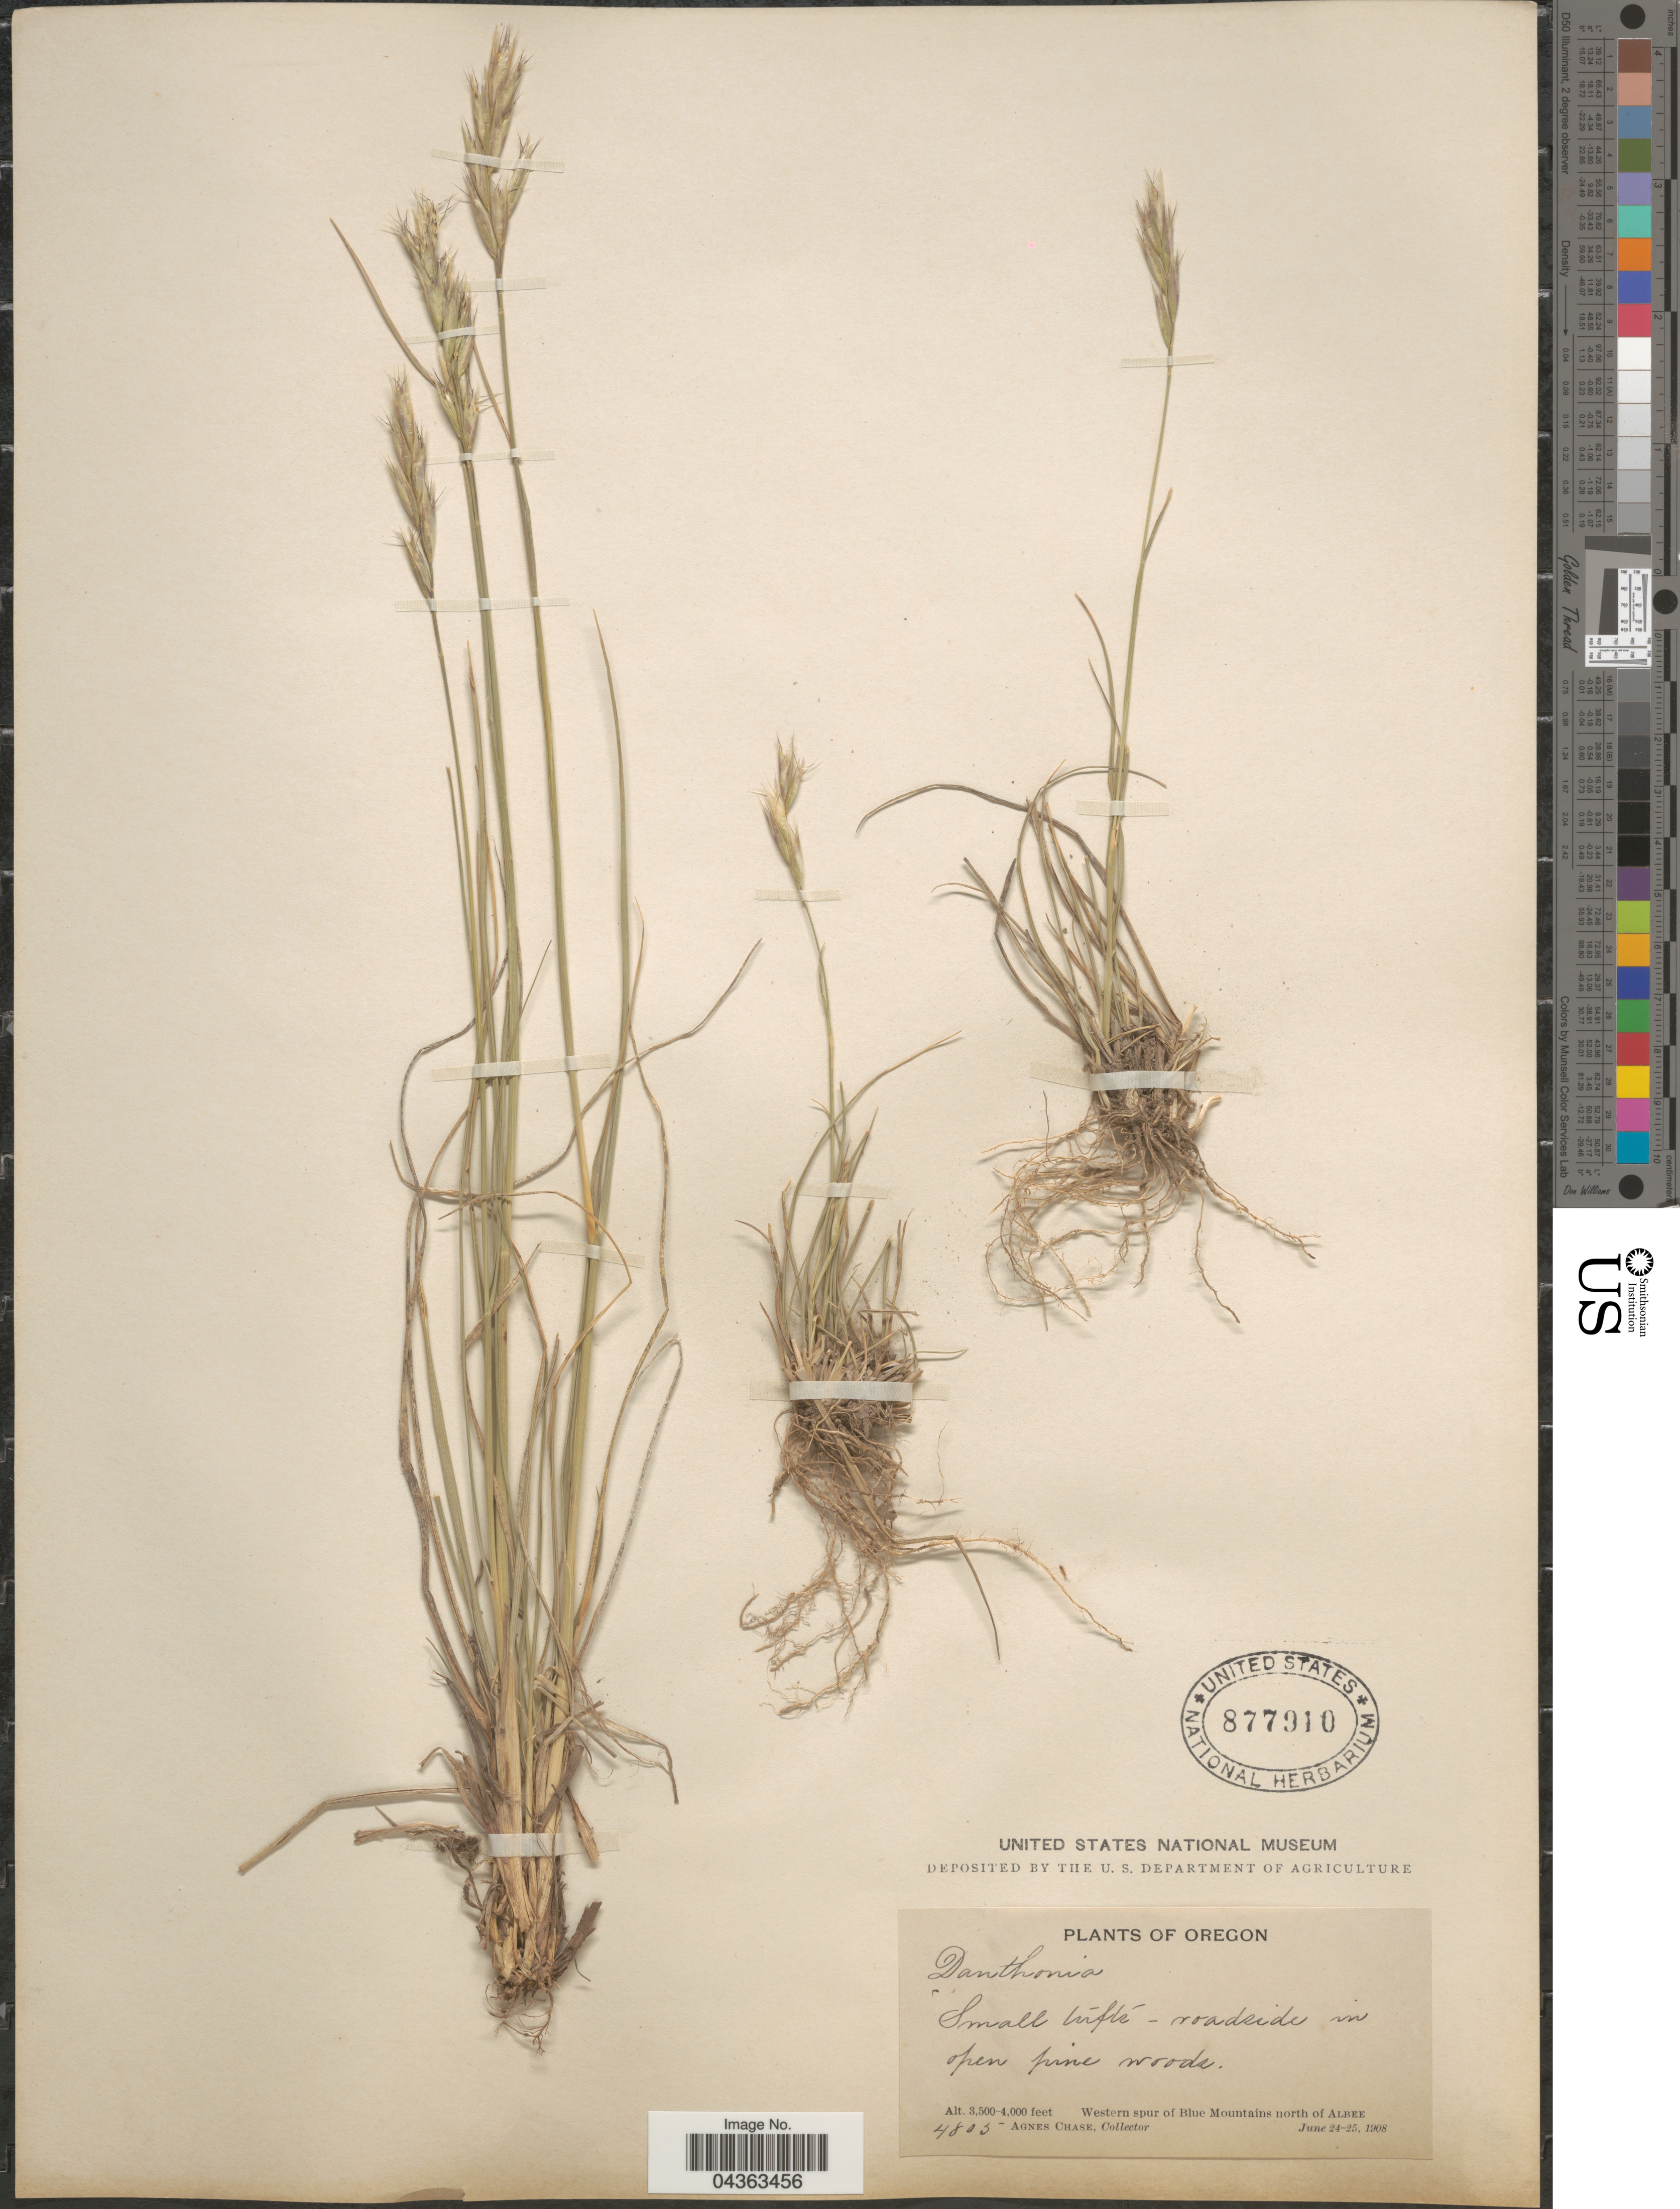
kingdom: Plantae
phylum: Tracheophyta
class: Liliopsida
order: Poales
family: Poaceae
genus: Danthonia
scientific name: Danthonia intermedia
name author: Vasey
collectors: A. Chase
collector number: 4805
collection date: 1908-06-24/1908-06-25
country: United States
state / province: Oregon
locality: Roadside in open pine woods. Western spur of Blue Mountains north of Albee.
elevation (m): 1067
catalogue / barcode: US 877910